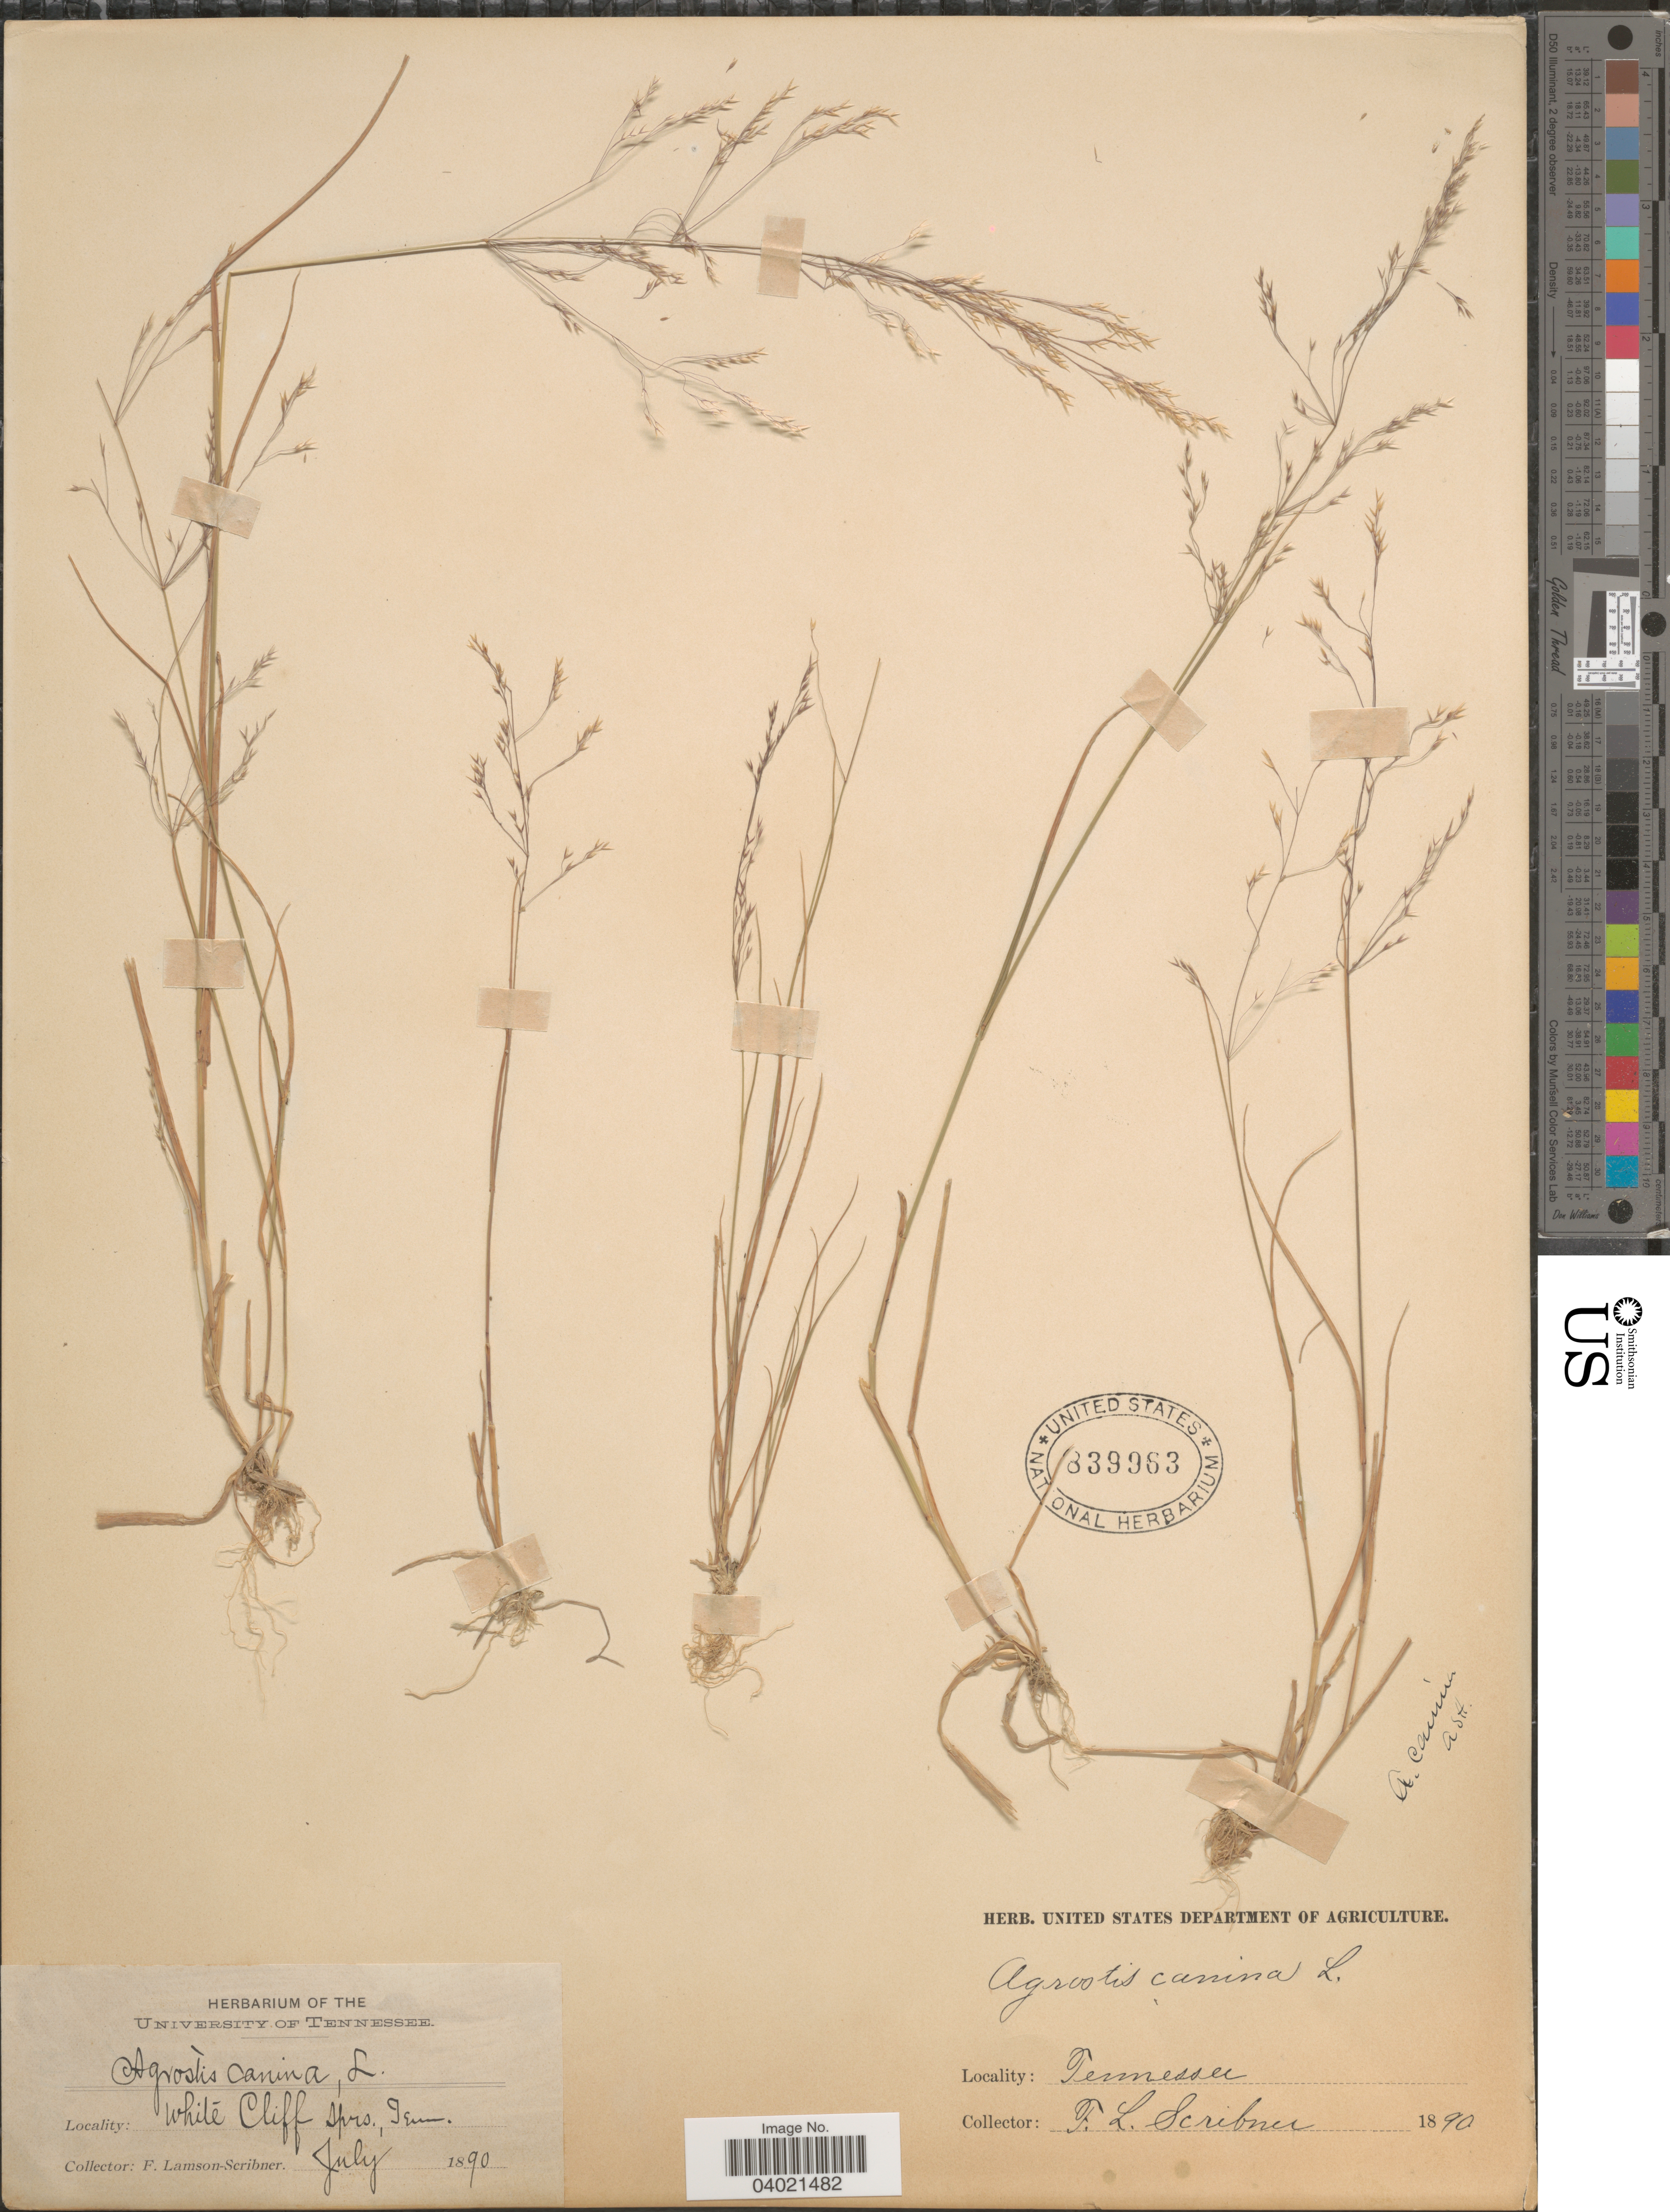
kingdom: Plantae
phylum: Tracheophyta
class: Liliopsida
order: Poales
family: Poaceae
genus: Agrostis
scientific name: Agrostis perennans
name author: (Walter) Tuck.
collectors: F. L. Scribner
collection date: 1890-07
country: United States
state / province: Tennessee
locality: White Cliff sprs.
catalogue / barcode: US 839963